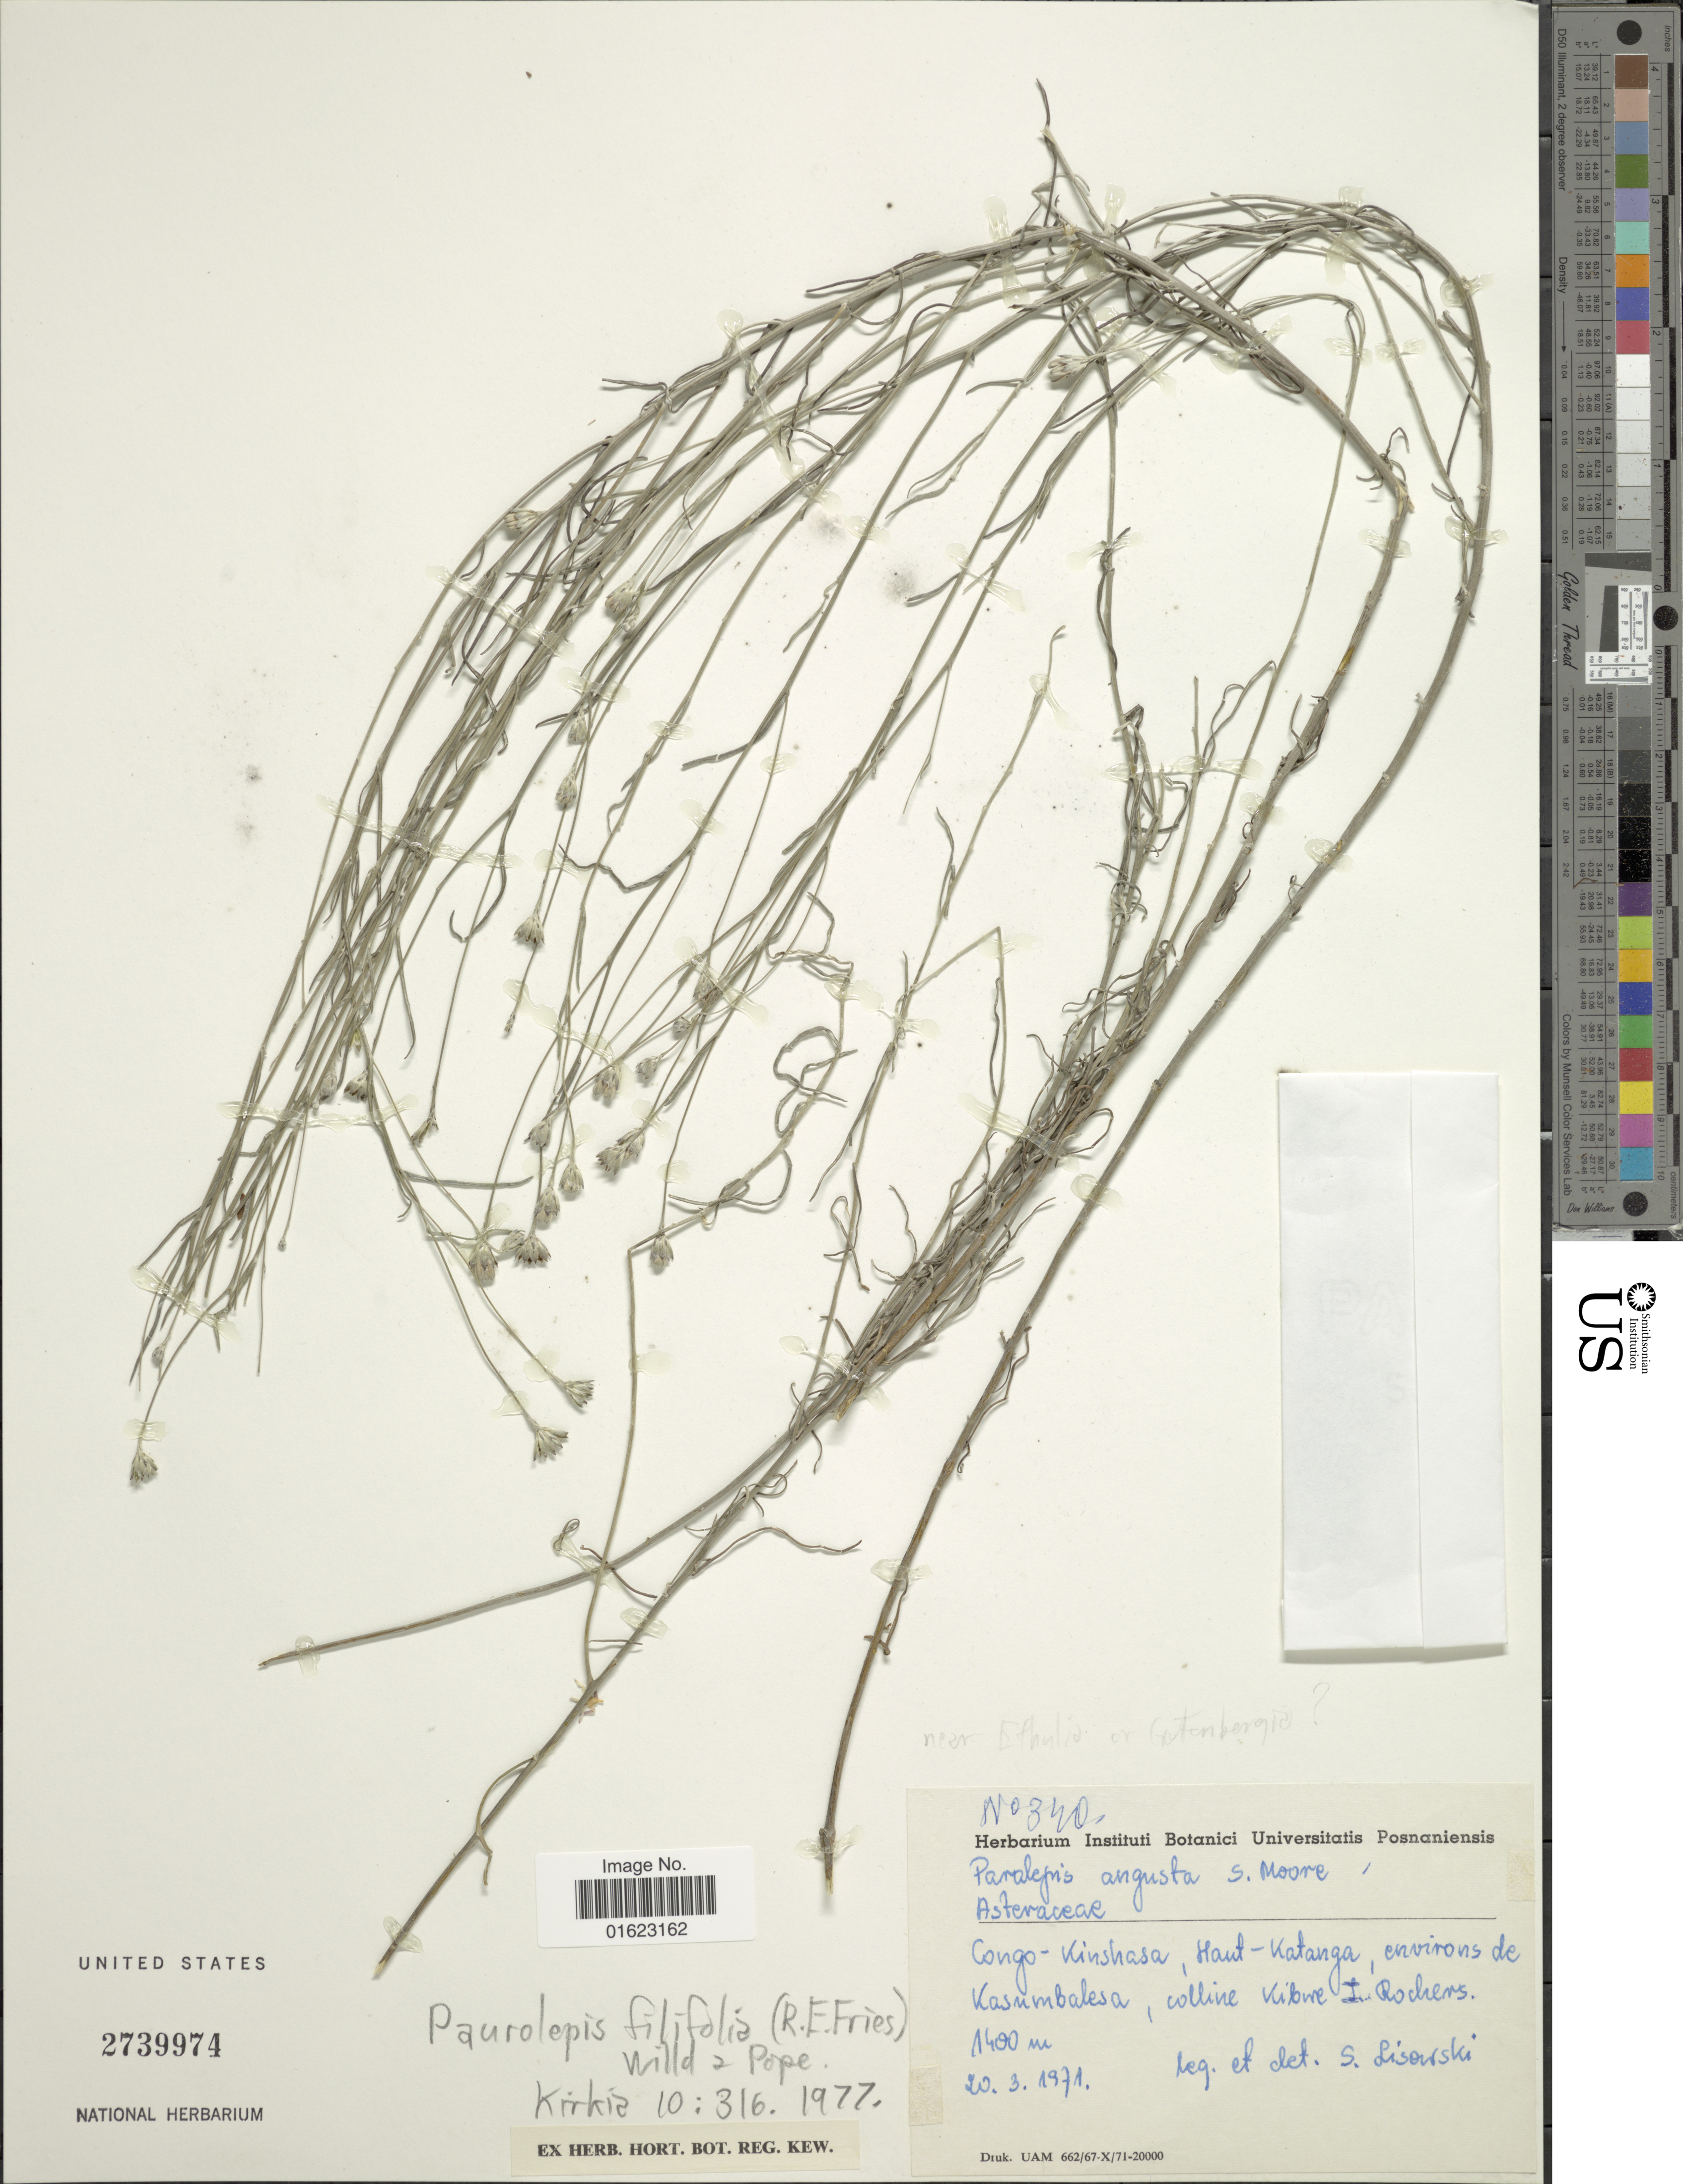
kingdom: Plantae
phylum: Tracheophyta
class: Magnoliopsida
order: Asterales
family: Asteraceae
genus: Paurolepis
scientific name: Paurolepis filifolia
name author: (R.E. Fr.) Wild & Pope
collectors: S. Lisowski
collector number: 340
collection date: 1971-03-20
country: Congo, Democratic Republic of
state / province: Kinshasa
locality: Congo - Kinshasa,Haut-Katanga, environs de Kasumbalesa, colline Kibwe I Rochers.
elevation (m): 1400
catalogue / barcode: US 2739974